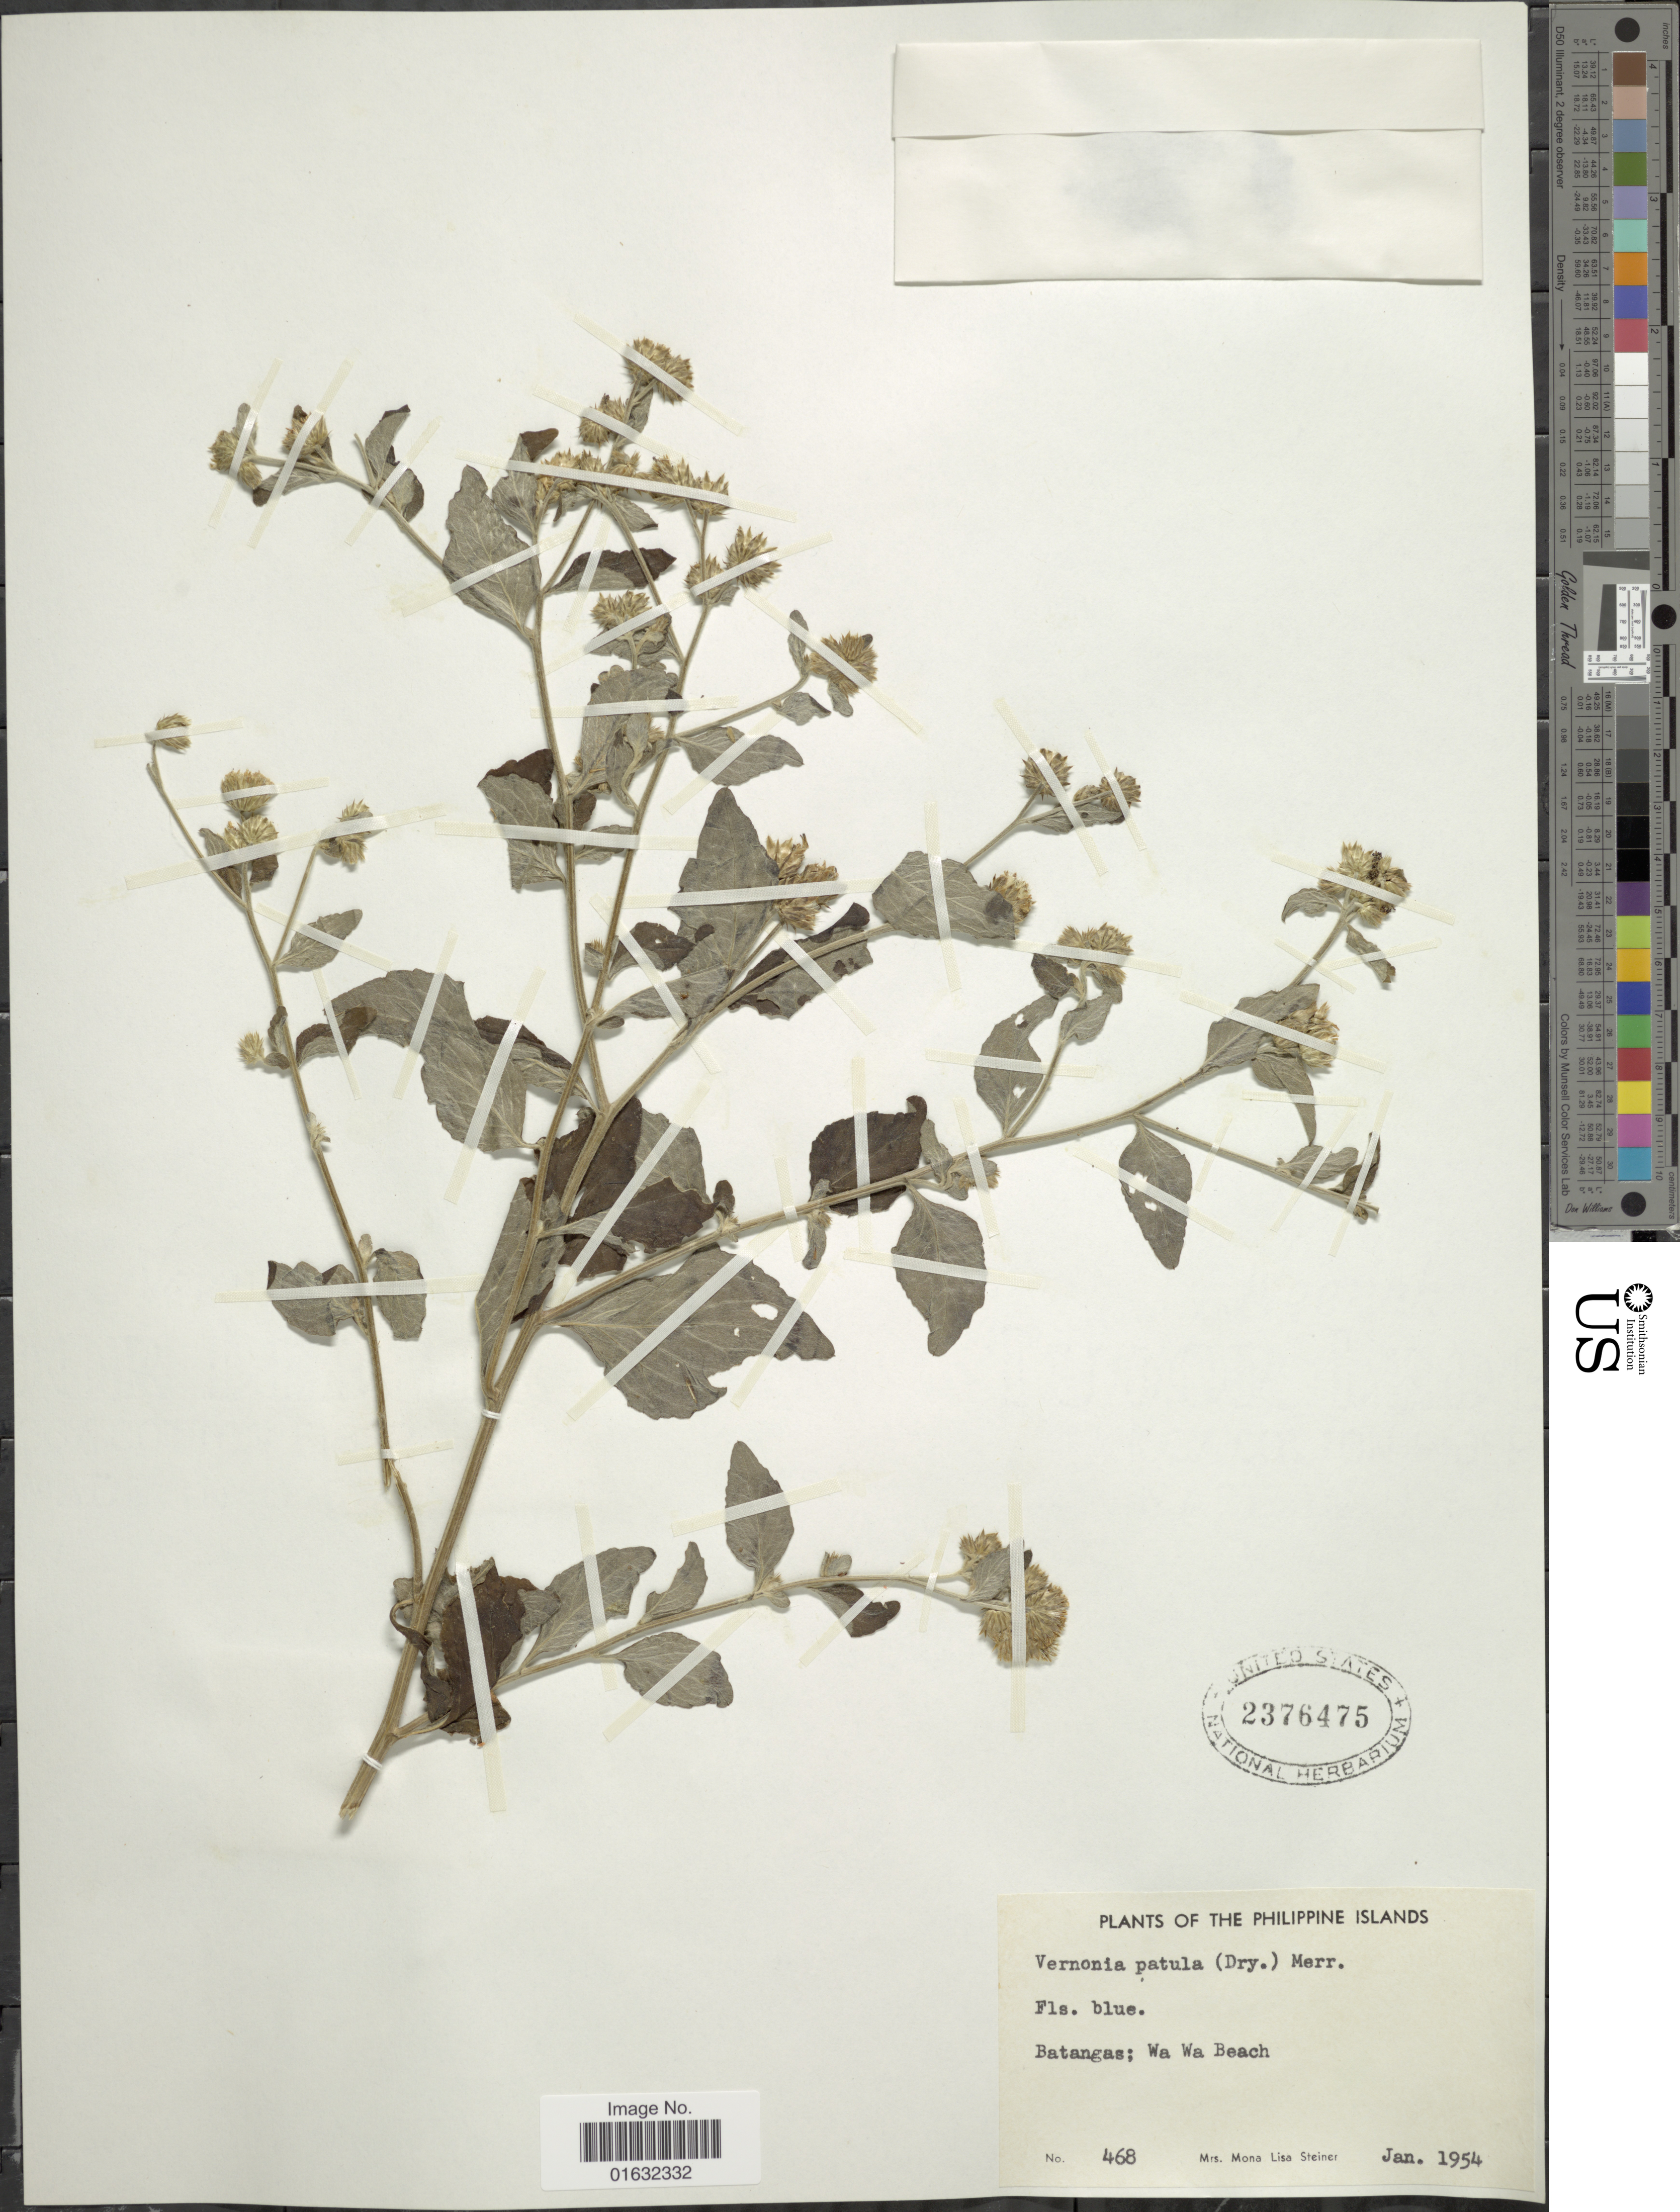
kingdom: Plantae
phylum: Tracheophyta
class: Magnoliopsida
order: Asterales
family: Asteraceae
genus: Cyanthillium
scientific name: Cyanthillium patulum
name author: (Aiton) H. Rob.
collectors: M. Steiner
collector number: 468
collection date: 1954-01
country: Philippines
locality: Batangas: Wa Wa Beach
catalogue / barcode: US 2376475